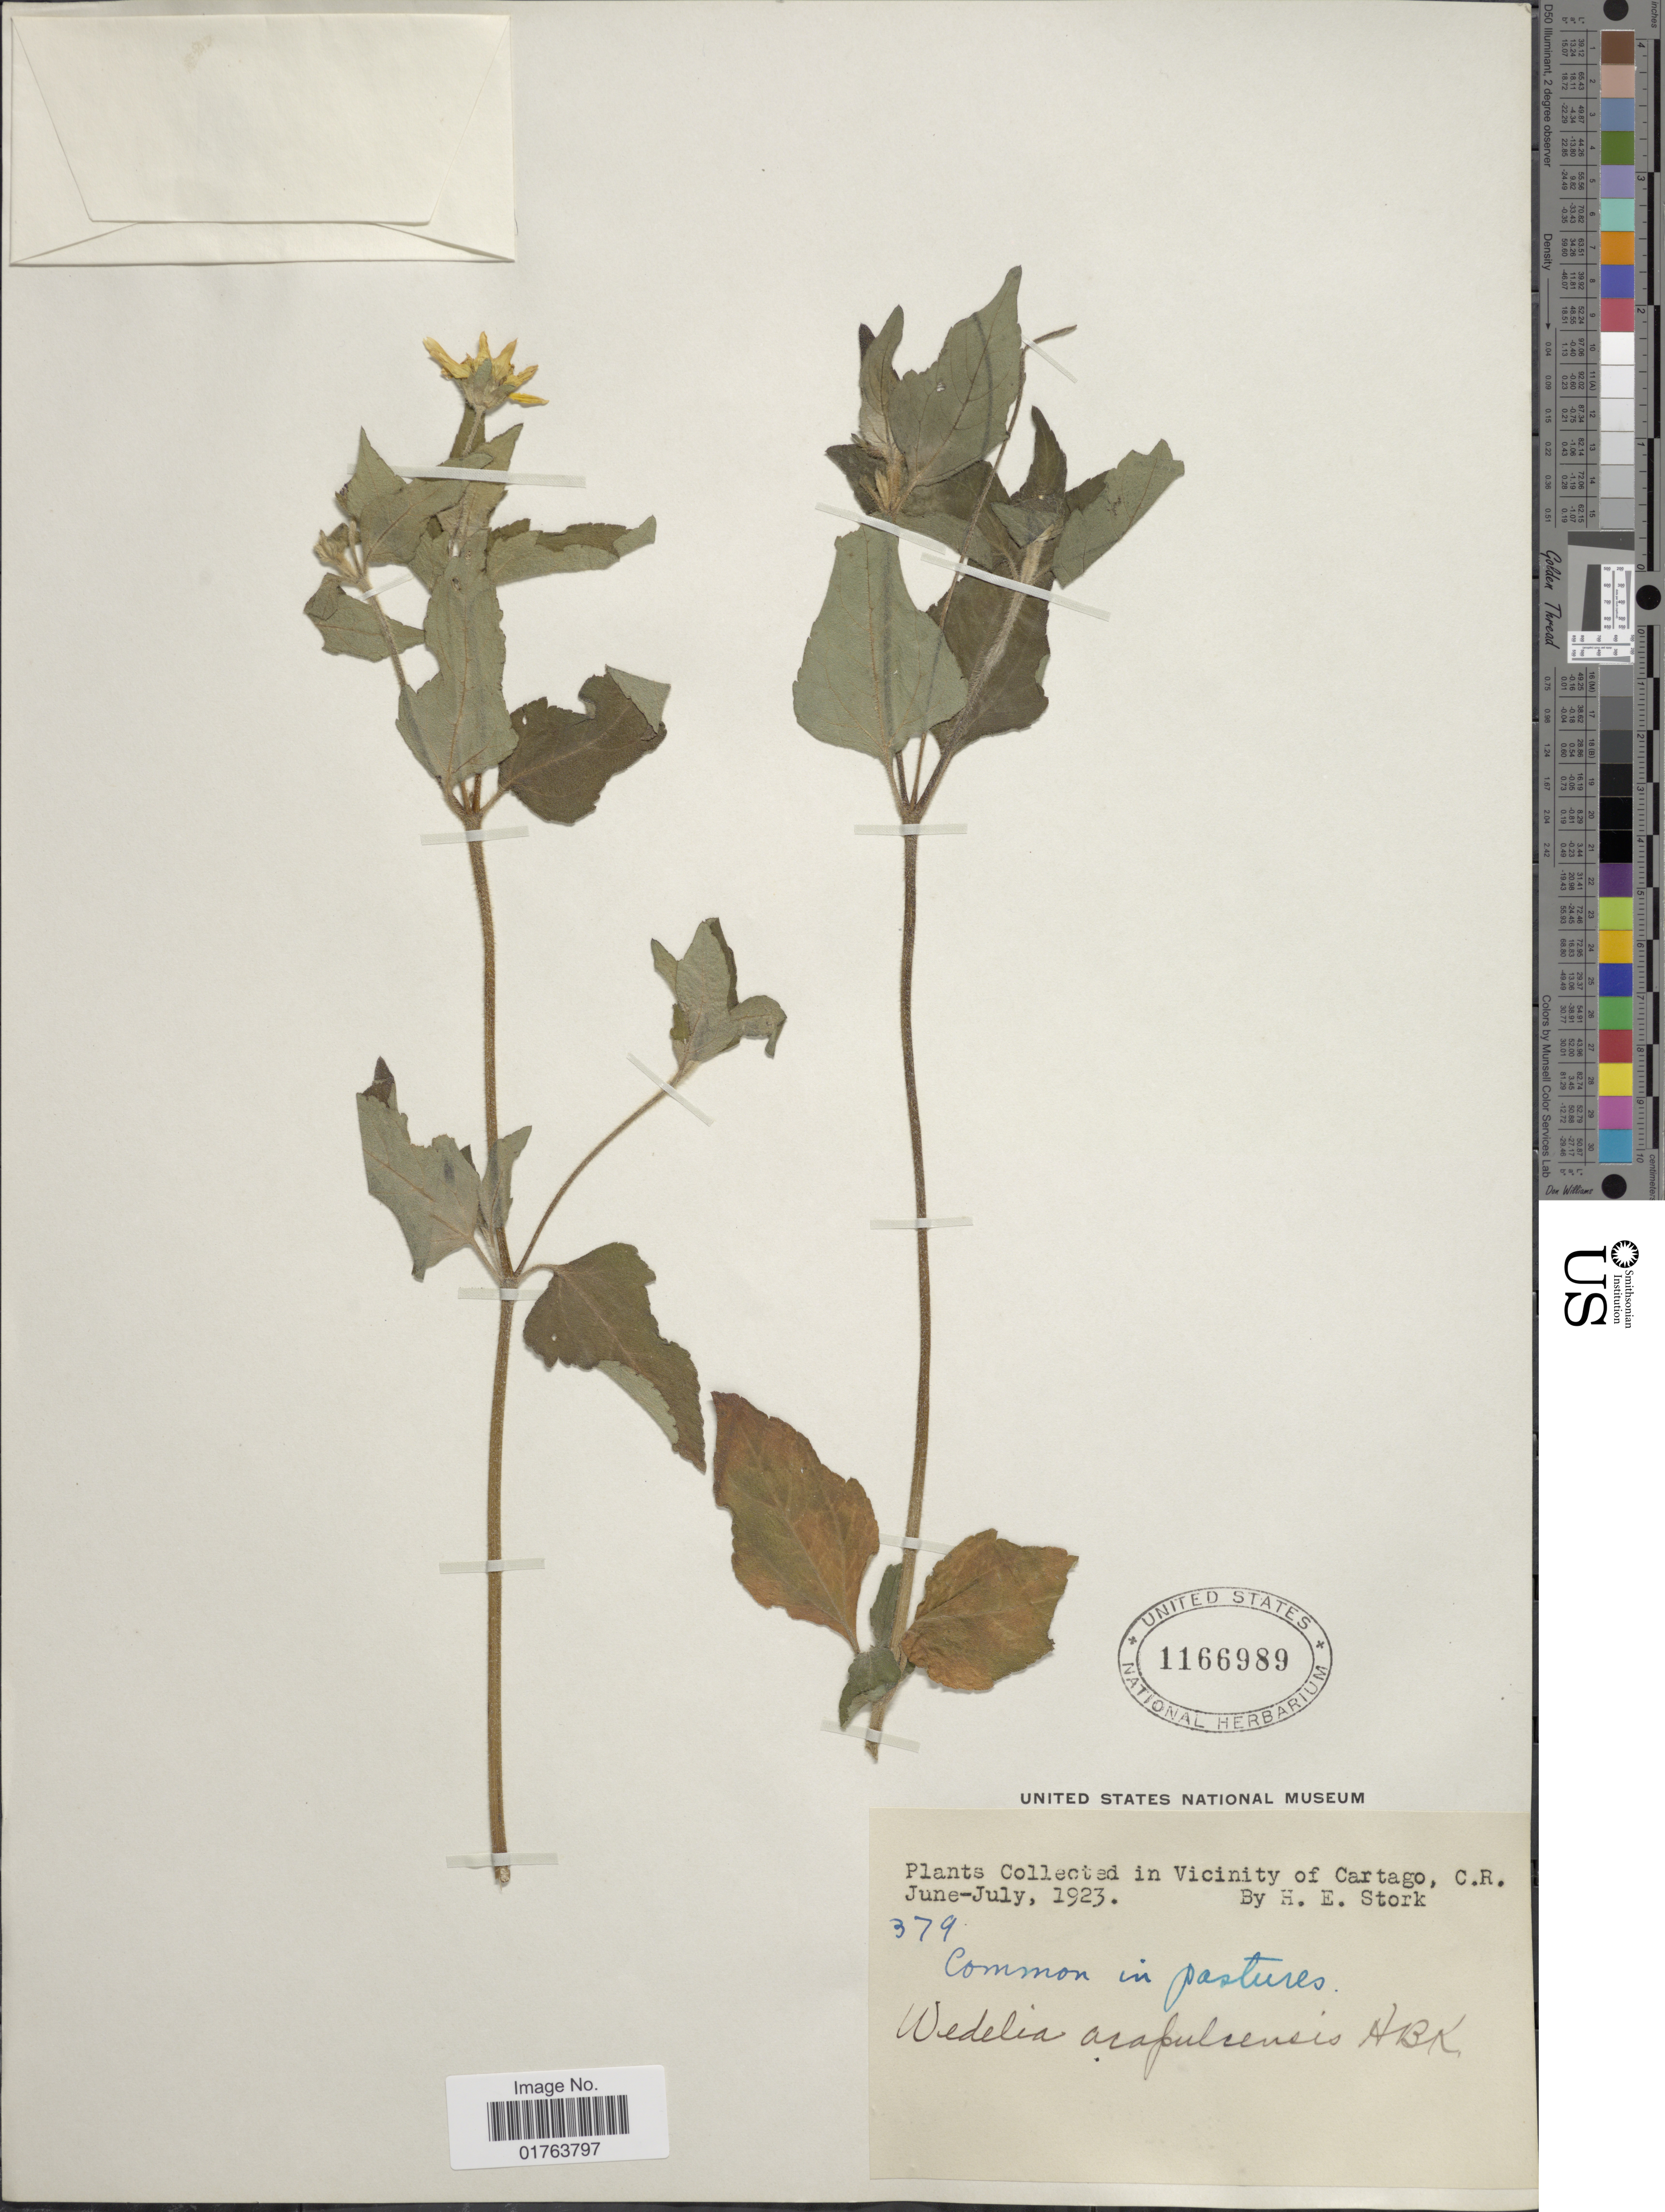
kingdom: Plantae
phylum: Tracheophyta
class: Magnoliopsida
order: Asterales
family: Asteraceae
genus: Wedelia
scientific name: Wedelia longipes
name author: Urb.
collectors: H. E. Stork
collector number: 379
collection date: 1923-06/1923-07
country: Costa Rica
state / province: Cartago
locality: C.R.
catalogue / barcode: US 1166989